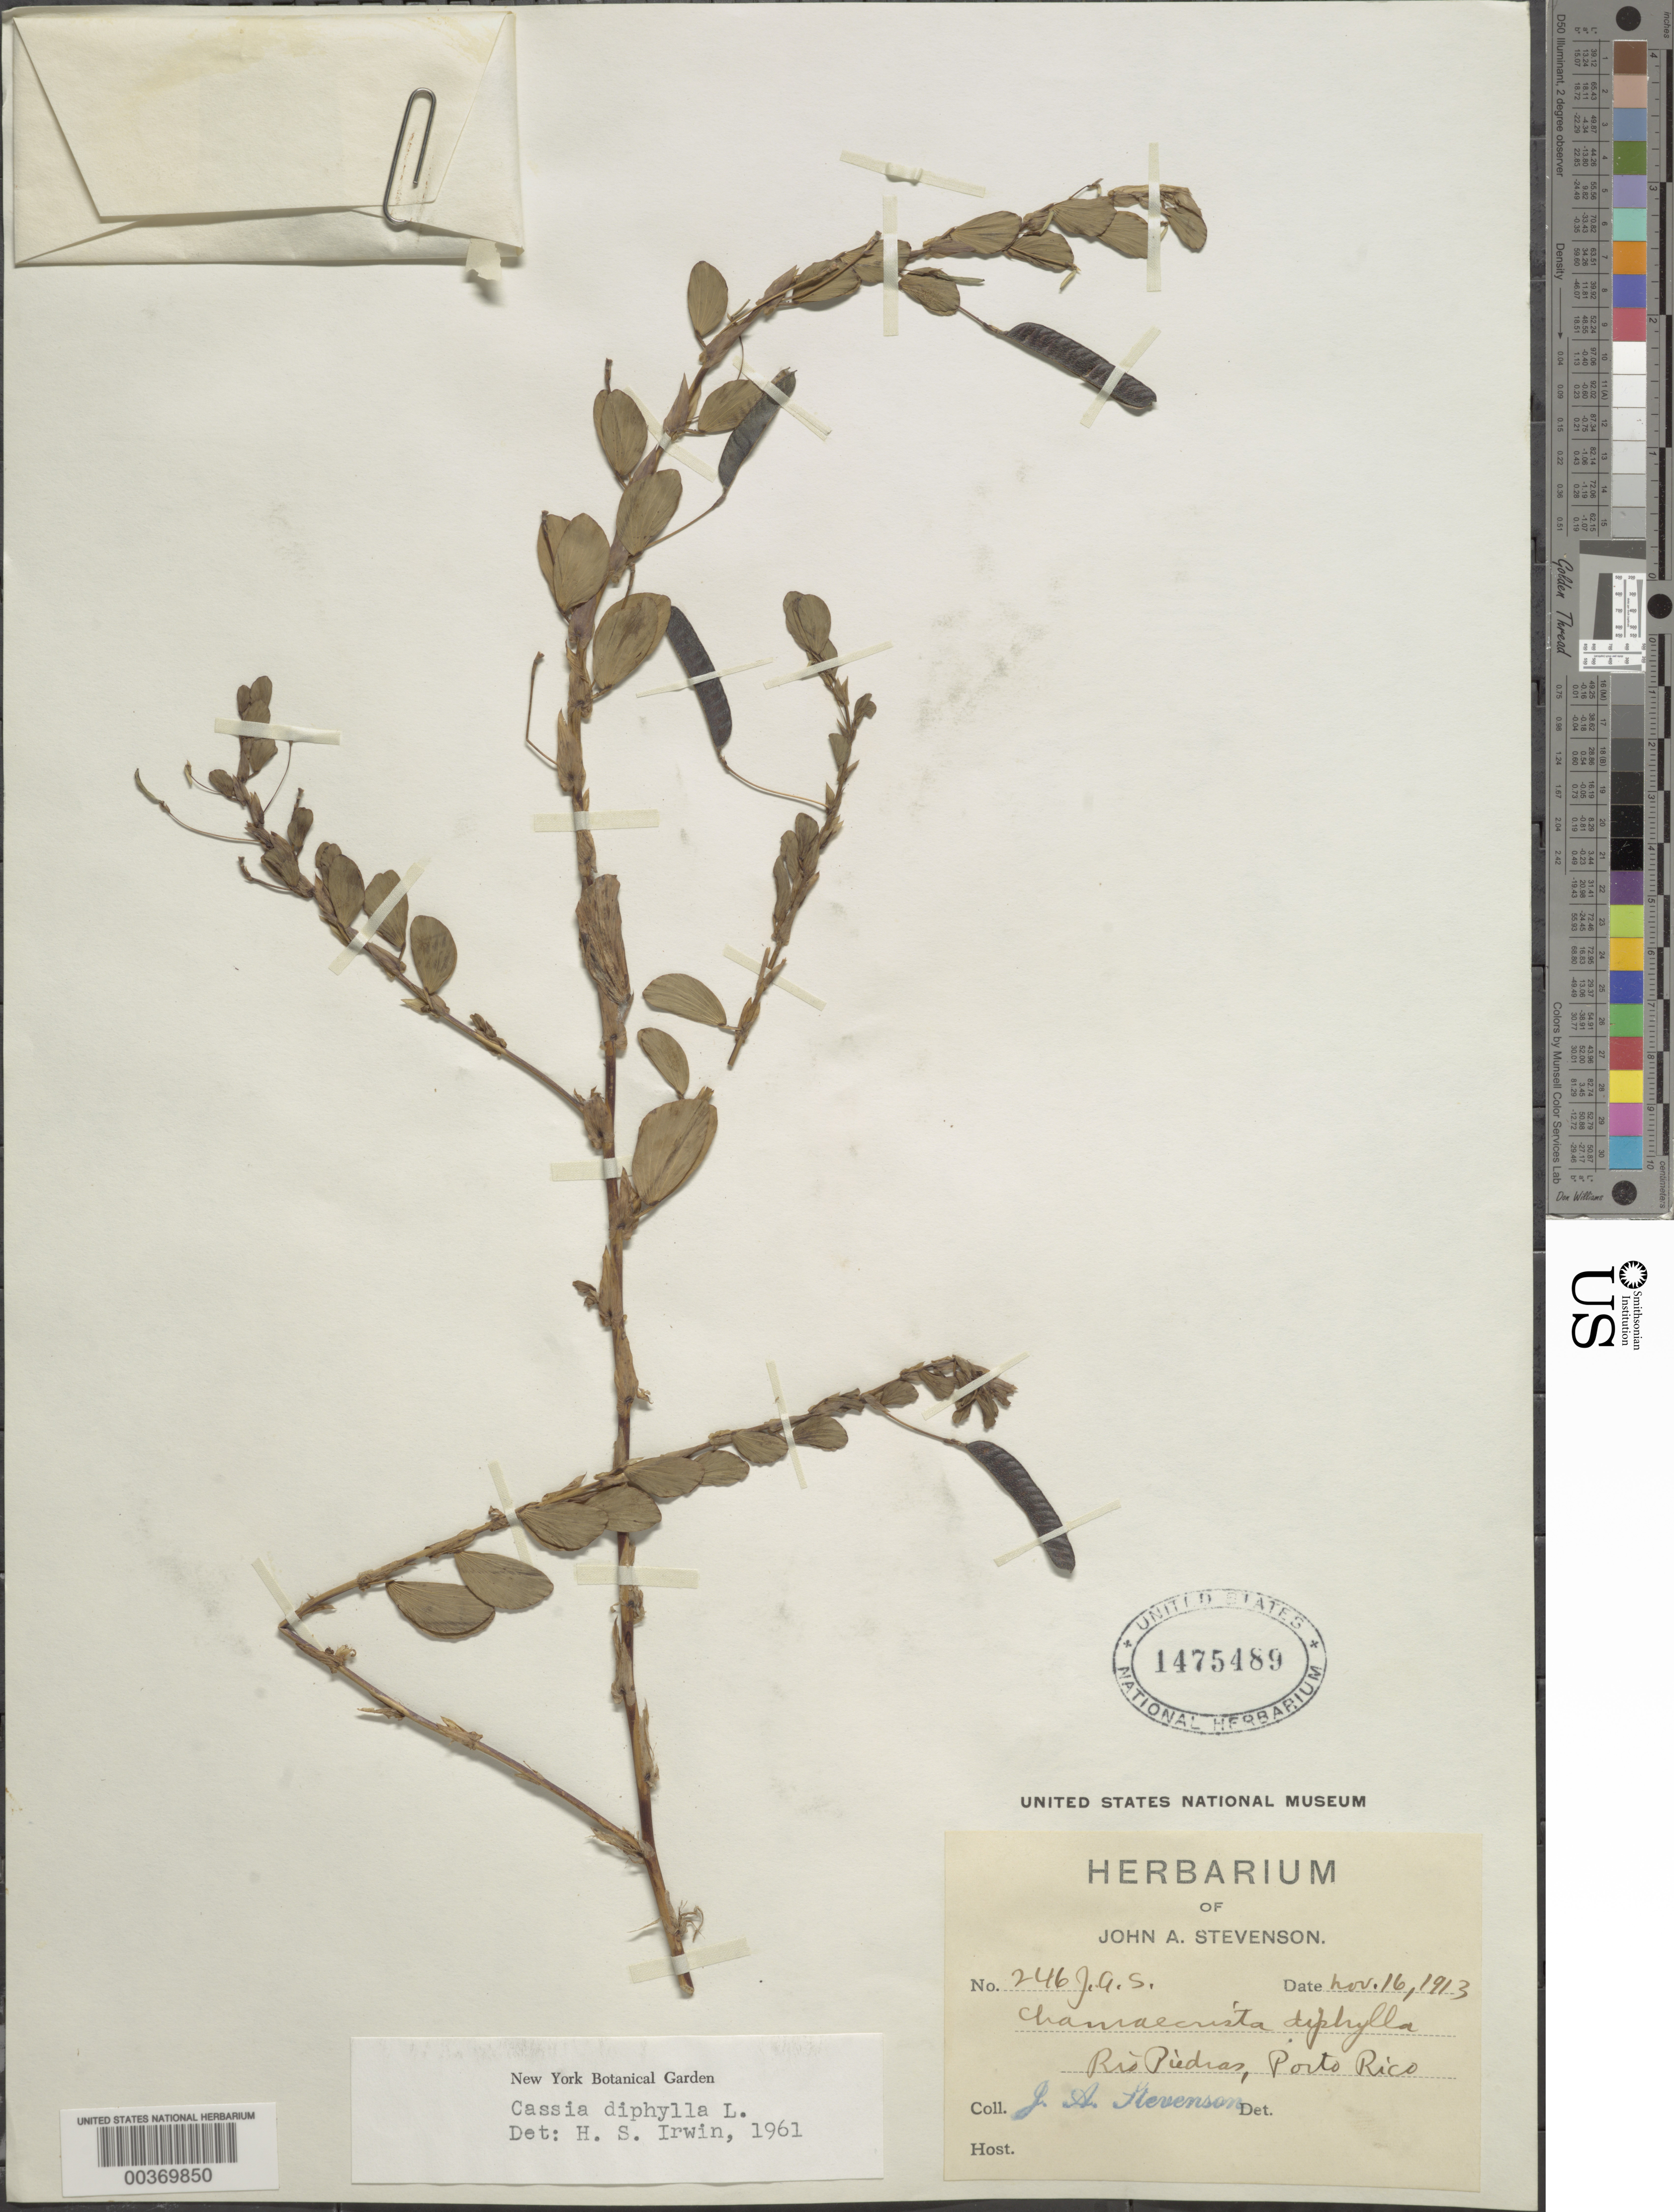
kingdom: Plantae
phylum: Tracheophyta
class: Magnoliopsida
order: Fabales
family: Fabaceae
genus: Chamaecrista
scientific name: Chamaecrista diphylla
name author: (L.) Greene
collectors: J. Stevenson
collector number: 246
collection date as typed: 16 Nov 1913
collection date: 1913-11-16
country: Puerto Rico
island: Greater Antilles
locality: Rio piedras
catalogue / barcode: US 1475489